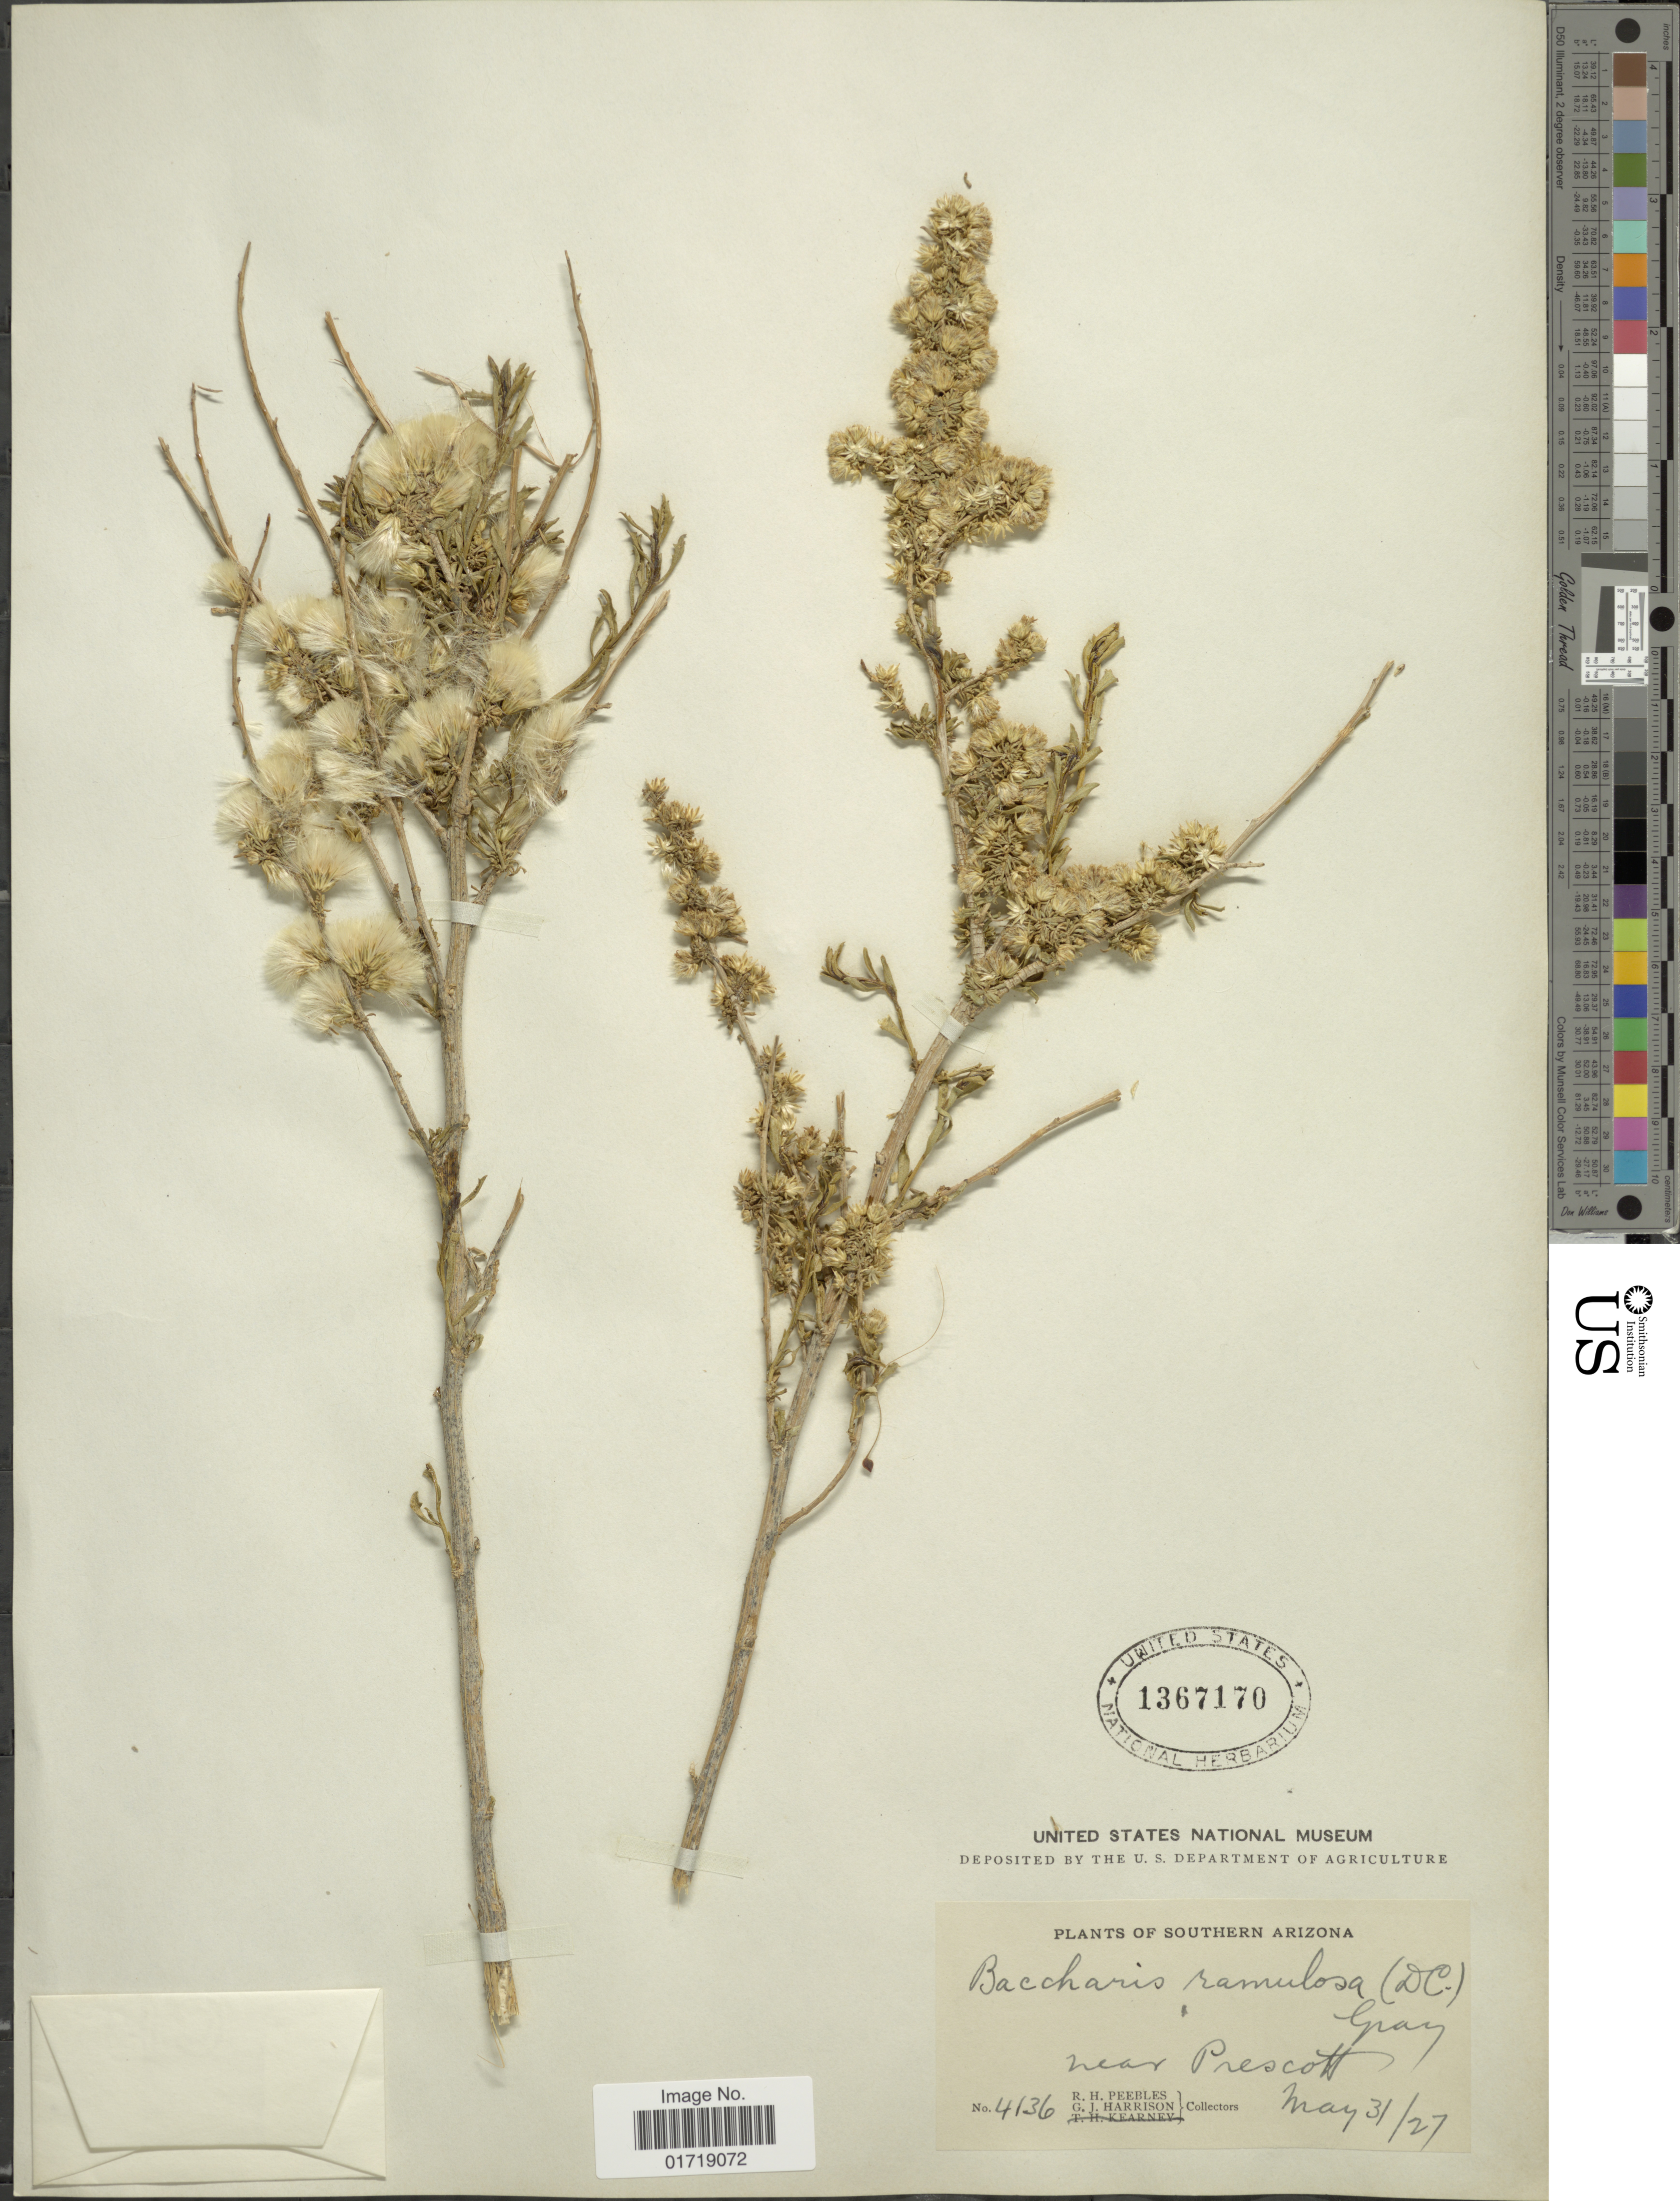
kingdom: Plantae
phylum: Tracheophyta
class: Magnoliopsida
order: Asterales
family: Asteraceae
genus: Baccharis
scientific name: Baccharis pteronioides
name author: DC.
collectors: R. H. Peebles & G. J. Harrison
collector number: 4136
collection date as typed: Transcribed d/m/y: 31/5/27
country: United States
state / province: Arizona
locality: Southern Arizona, Near Prescott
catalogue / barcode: US 1367170